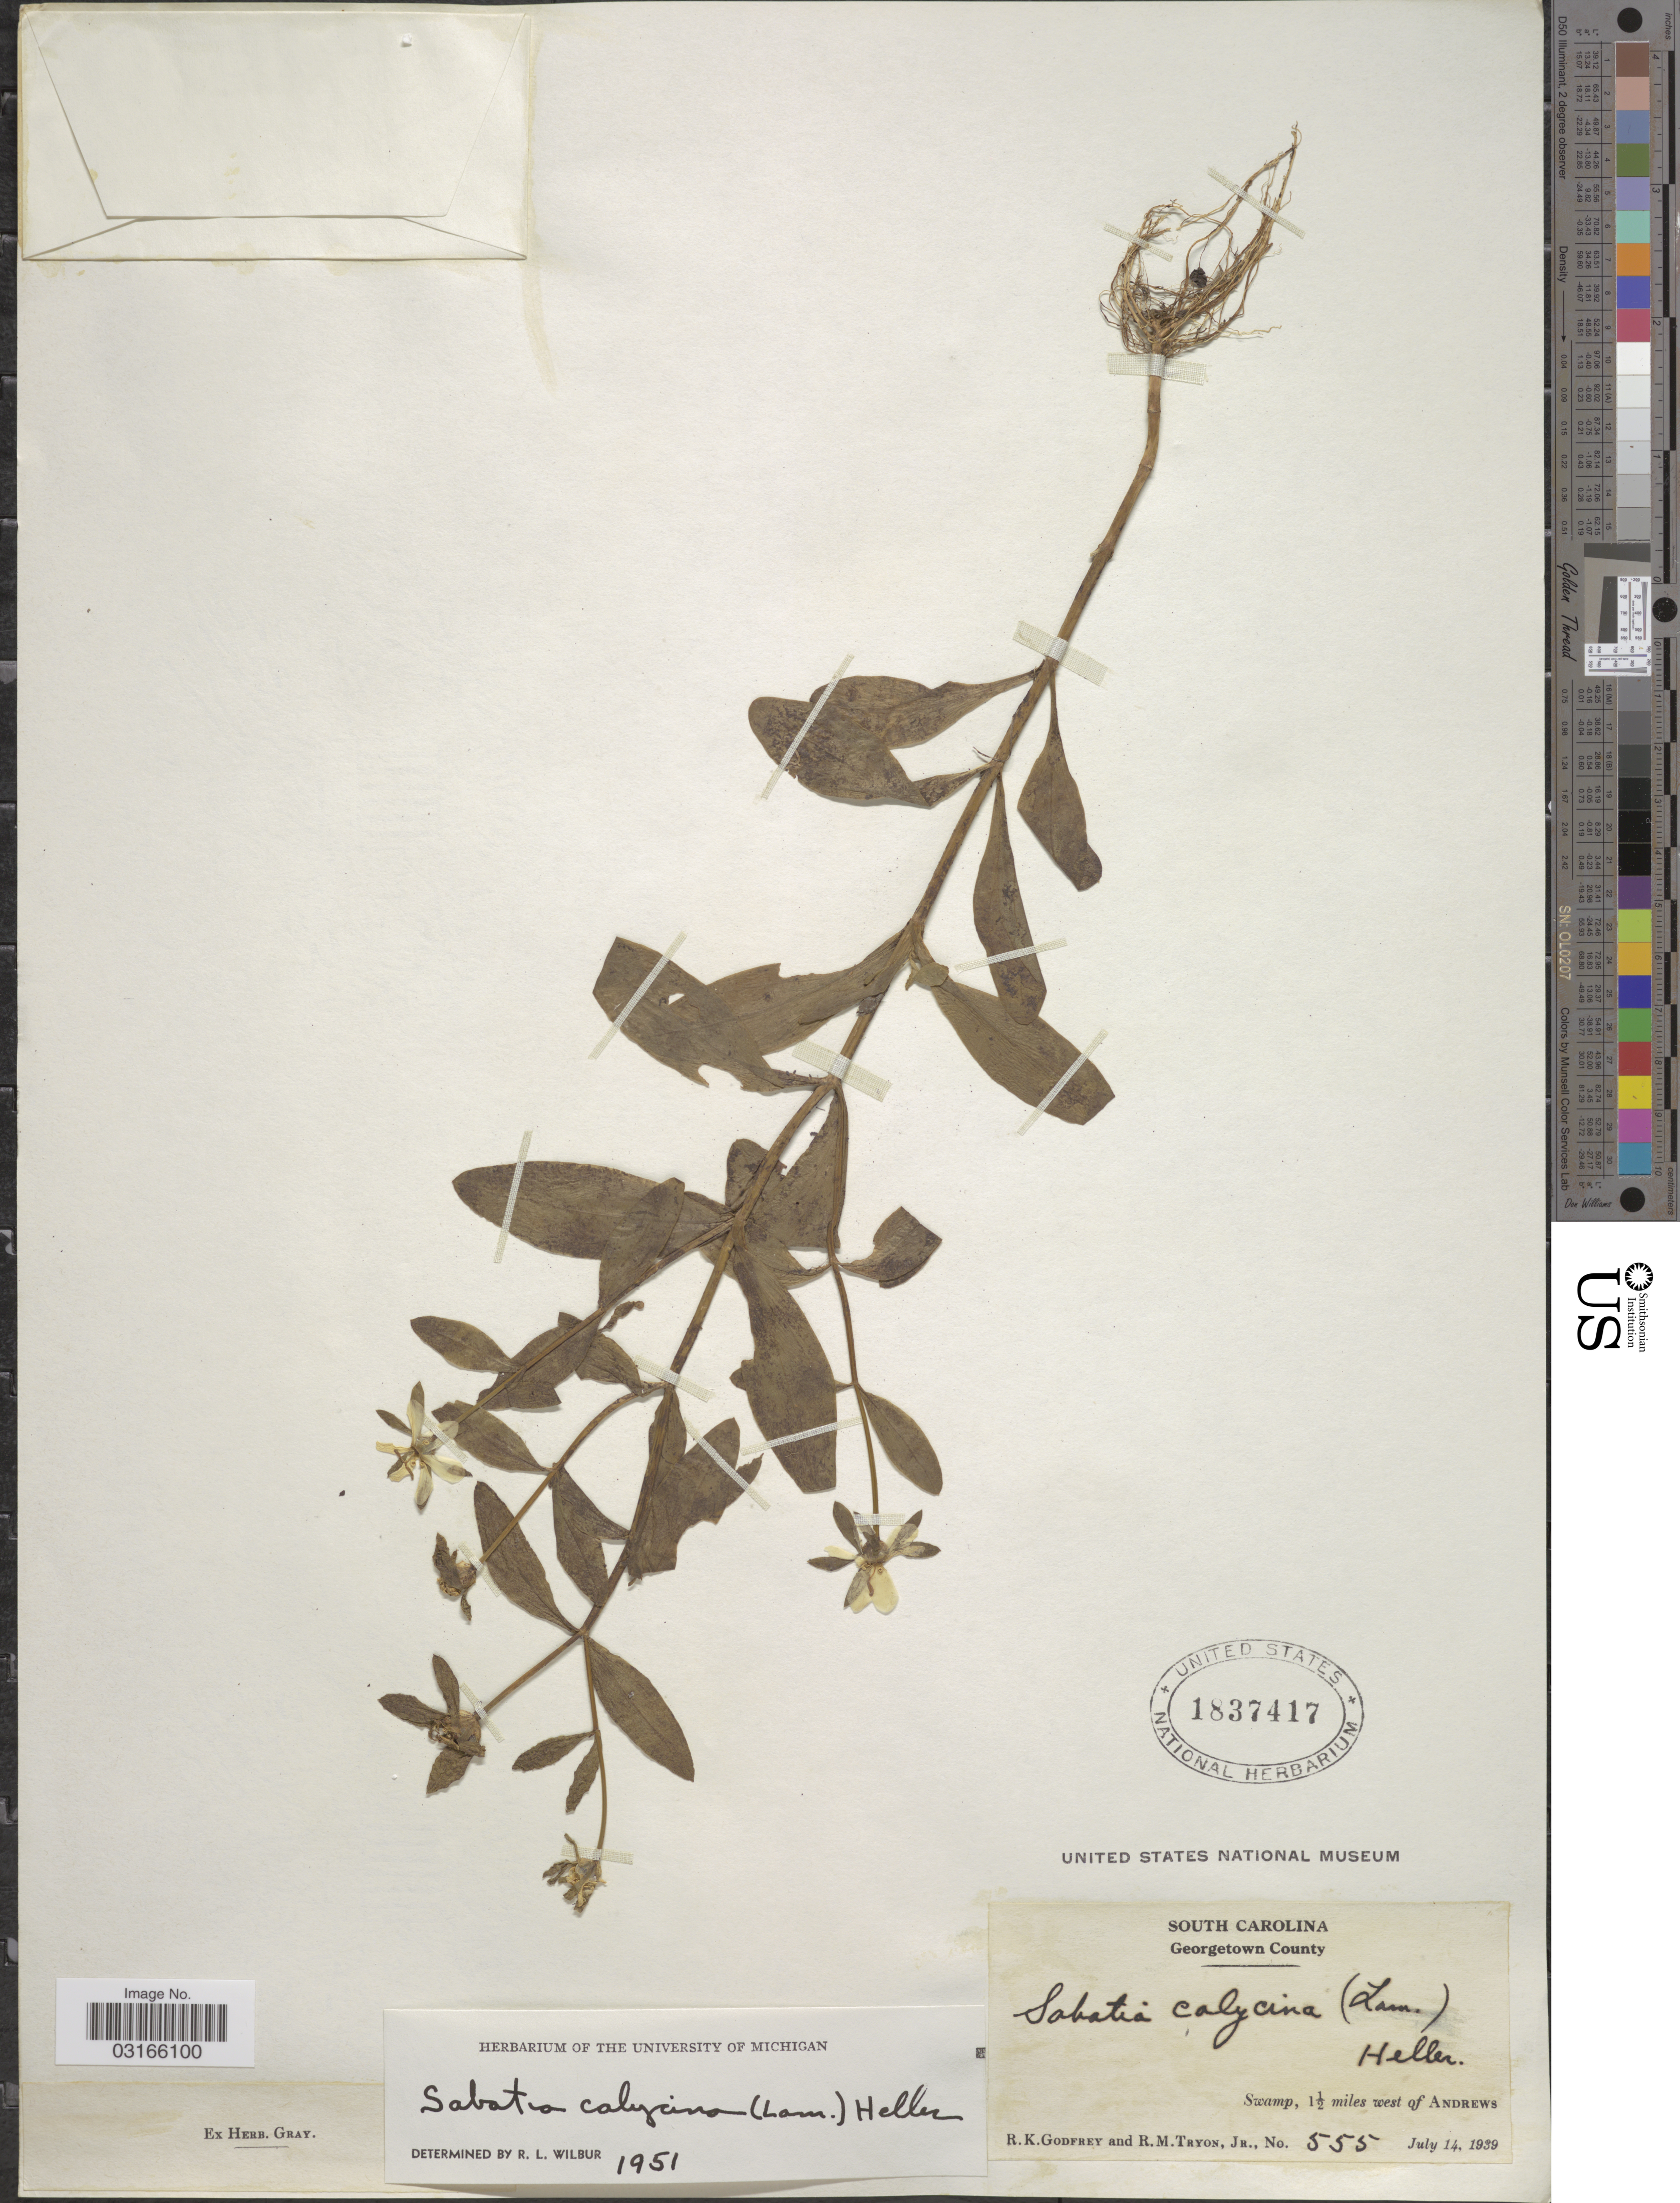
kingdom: Plantae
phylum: Tracheophyta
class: Magnoliopsida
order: Gentianales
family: Gentianaceae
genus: Sabatia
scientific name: Sabatia calycina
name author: (Lam.) A. Heller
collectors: R. K. Godfrey & R. Tryon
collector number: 555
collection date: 1939-07-14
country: United States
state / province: South Carolina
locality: Georgetown County, Swamp, 1½ miles west of Andrews.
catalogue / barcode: US 1837417